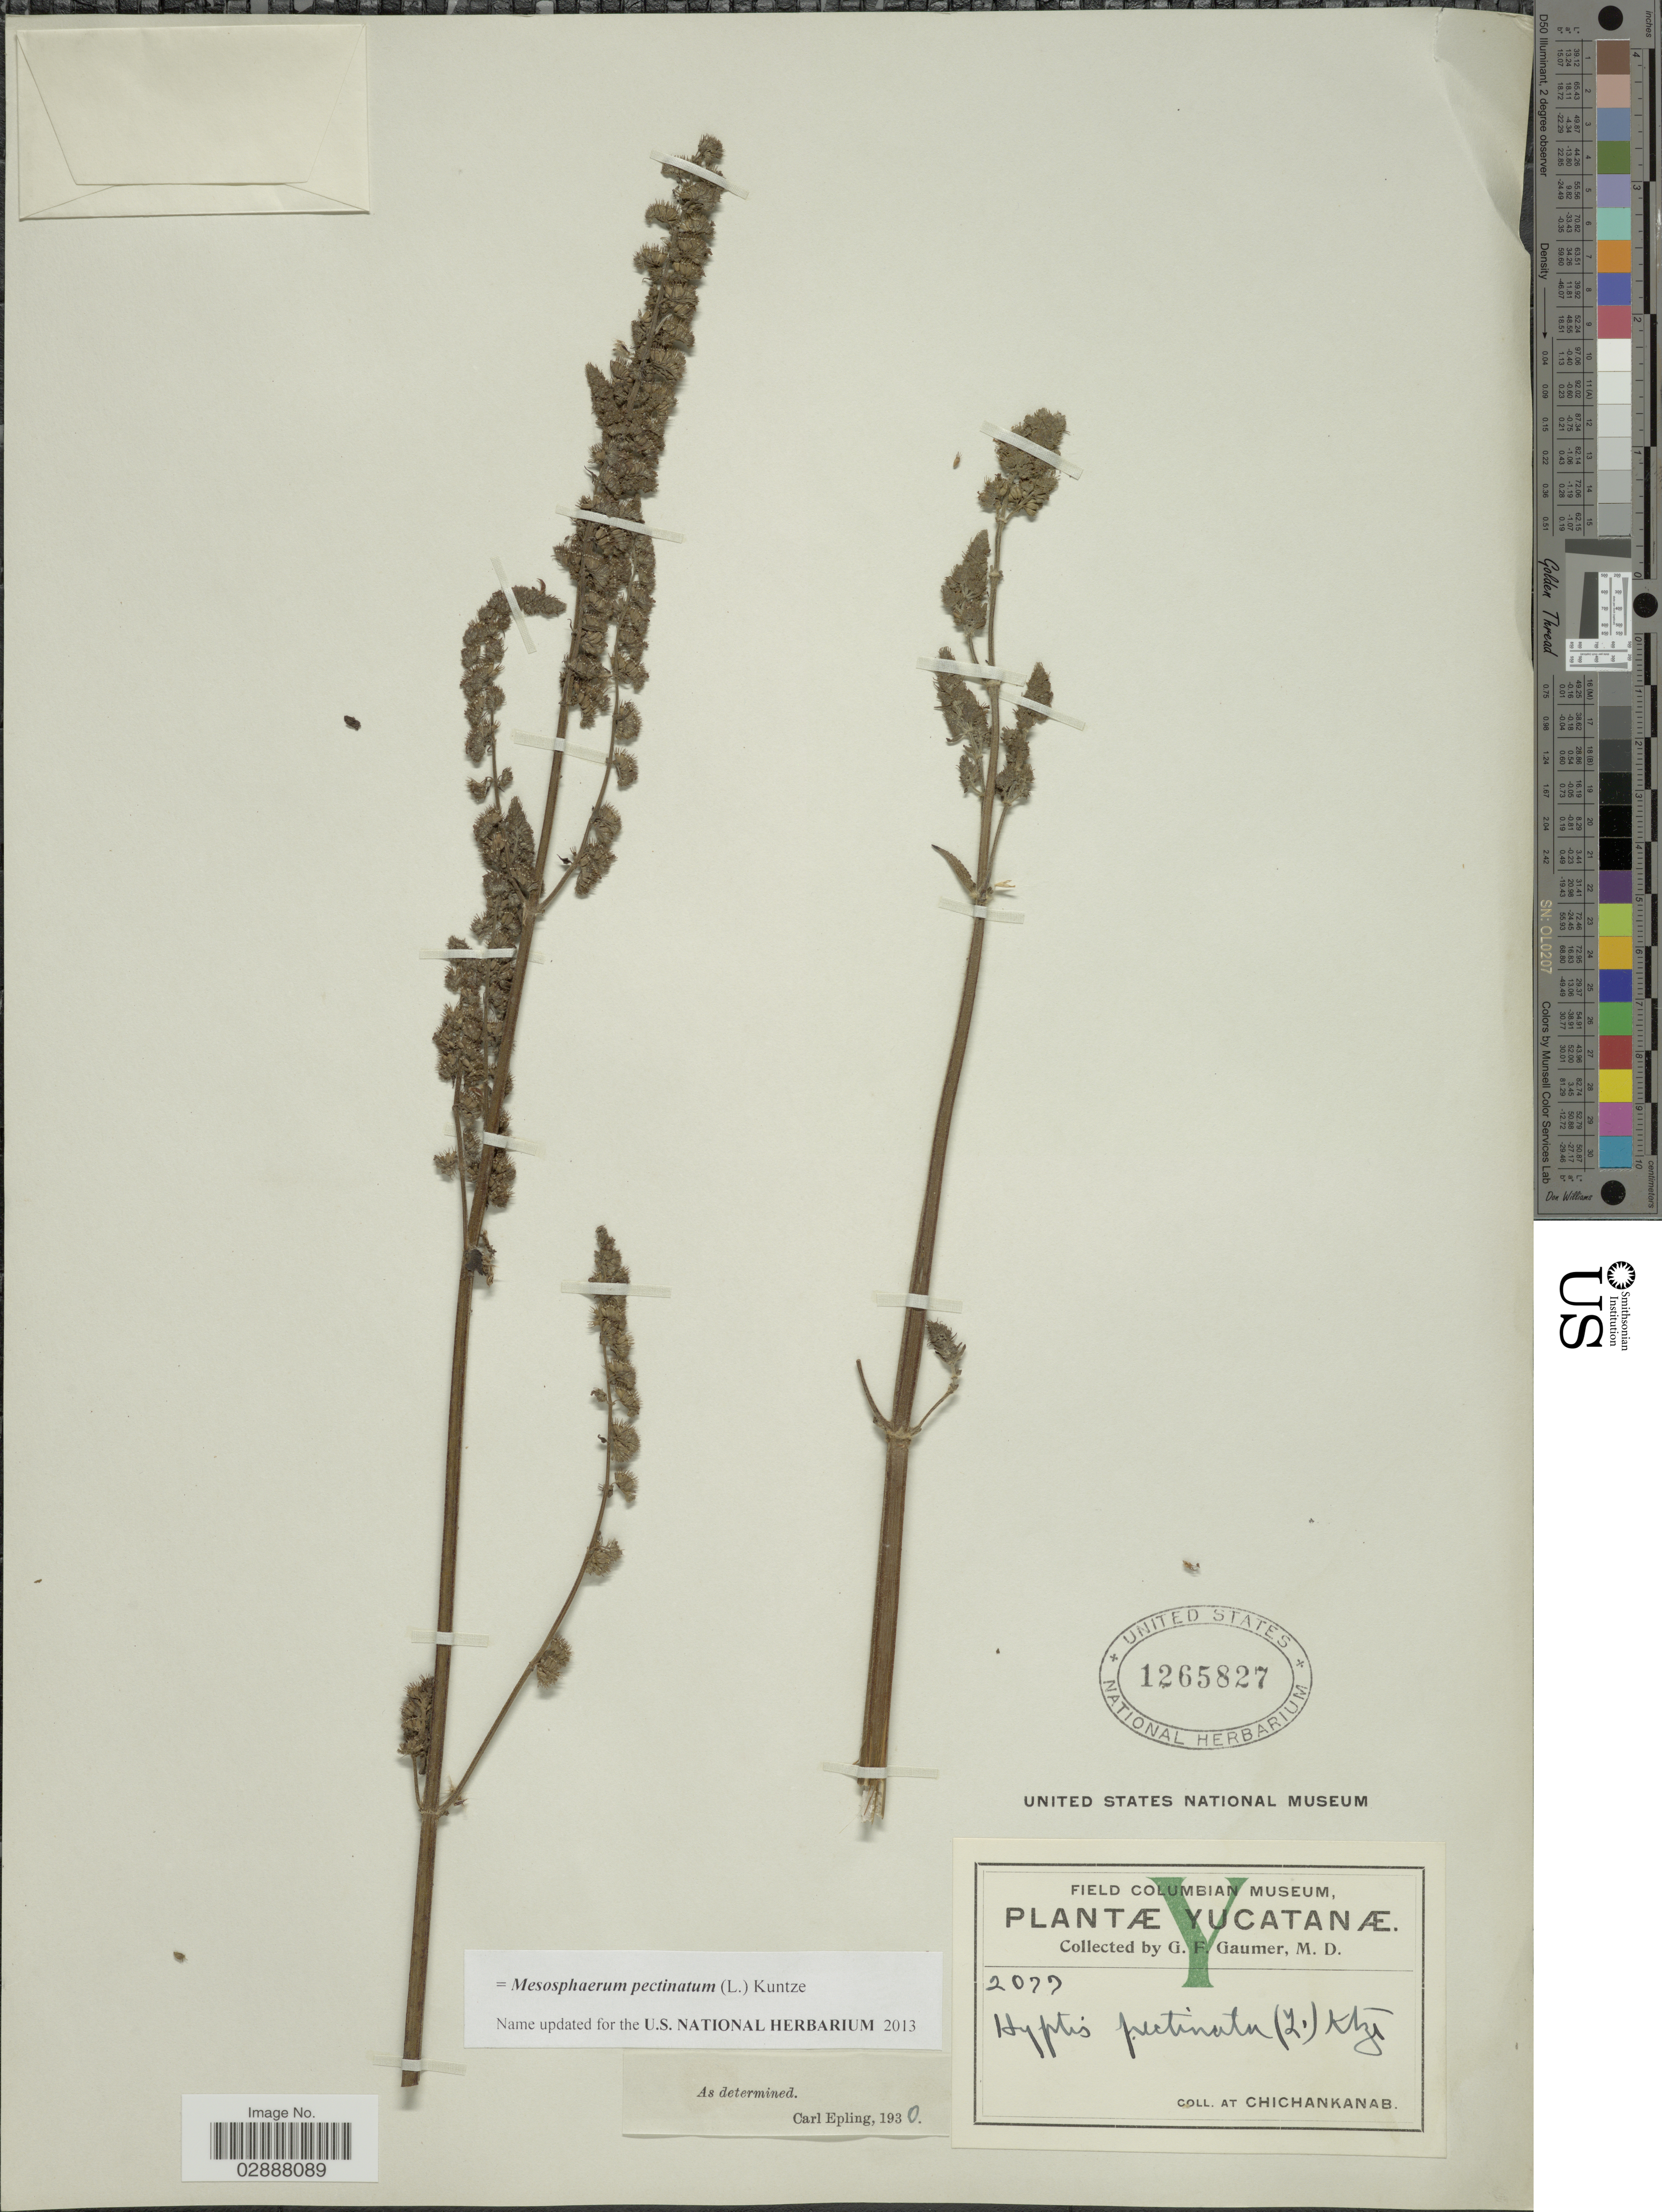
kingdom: Plantae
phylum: Tracheophyta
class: Magnoliopsida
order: Lamiales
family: Lamiaceae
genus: Mesosphaerum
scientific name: Mesosphaerum pectinatum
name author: (L.) Kuntze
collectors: G. F. Gaumer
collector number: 2077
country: Mexico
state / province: Yucatán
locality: At Chichankanab.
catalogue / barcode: US 1265827